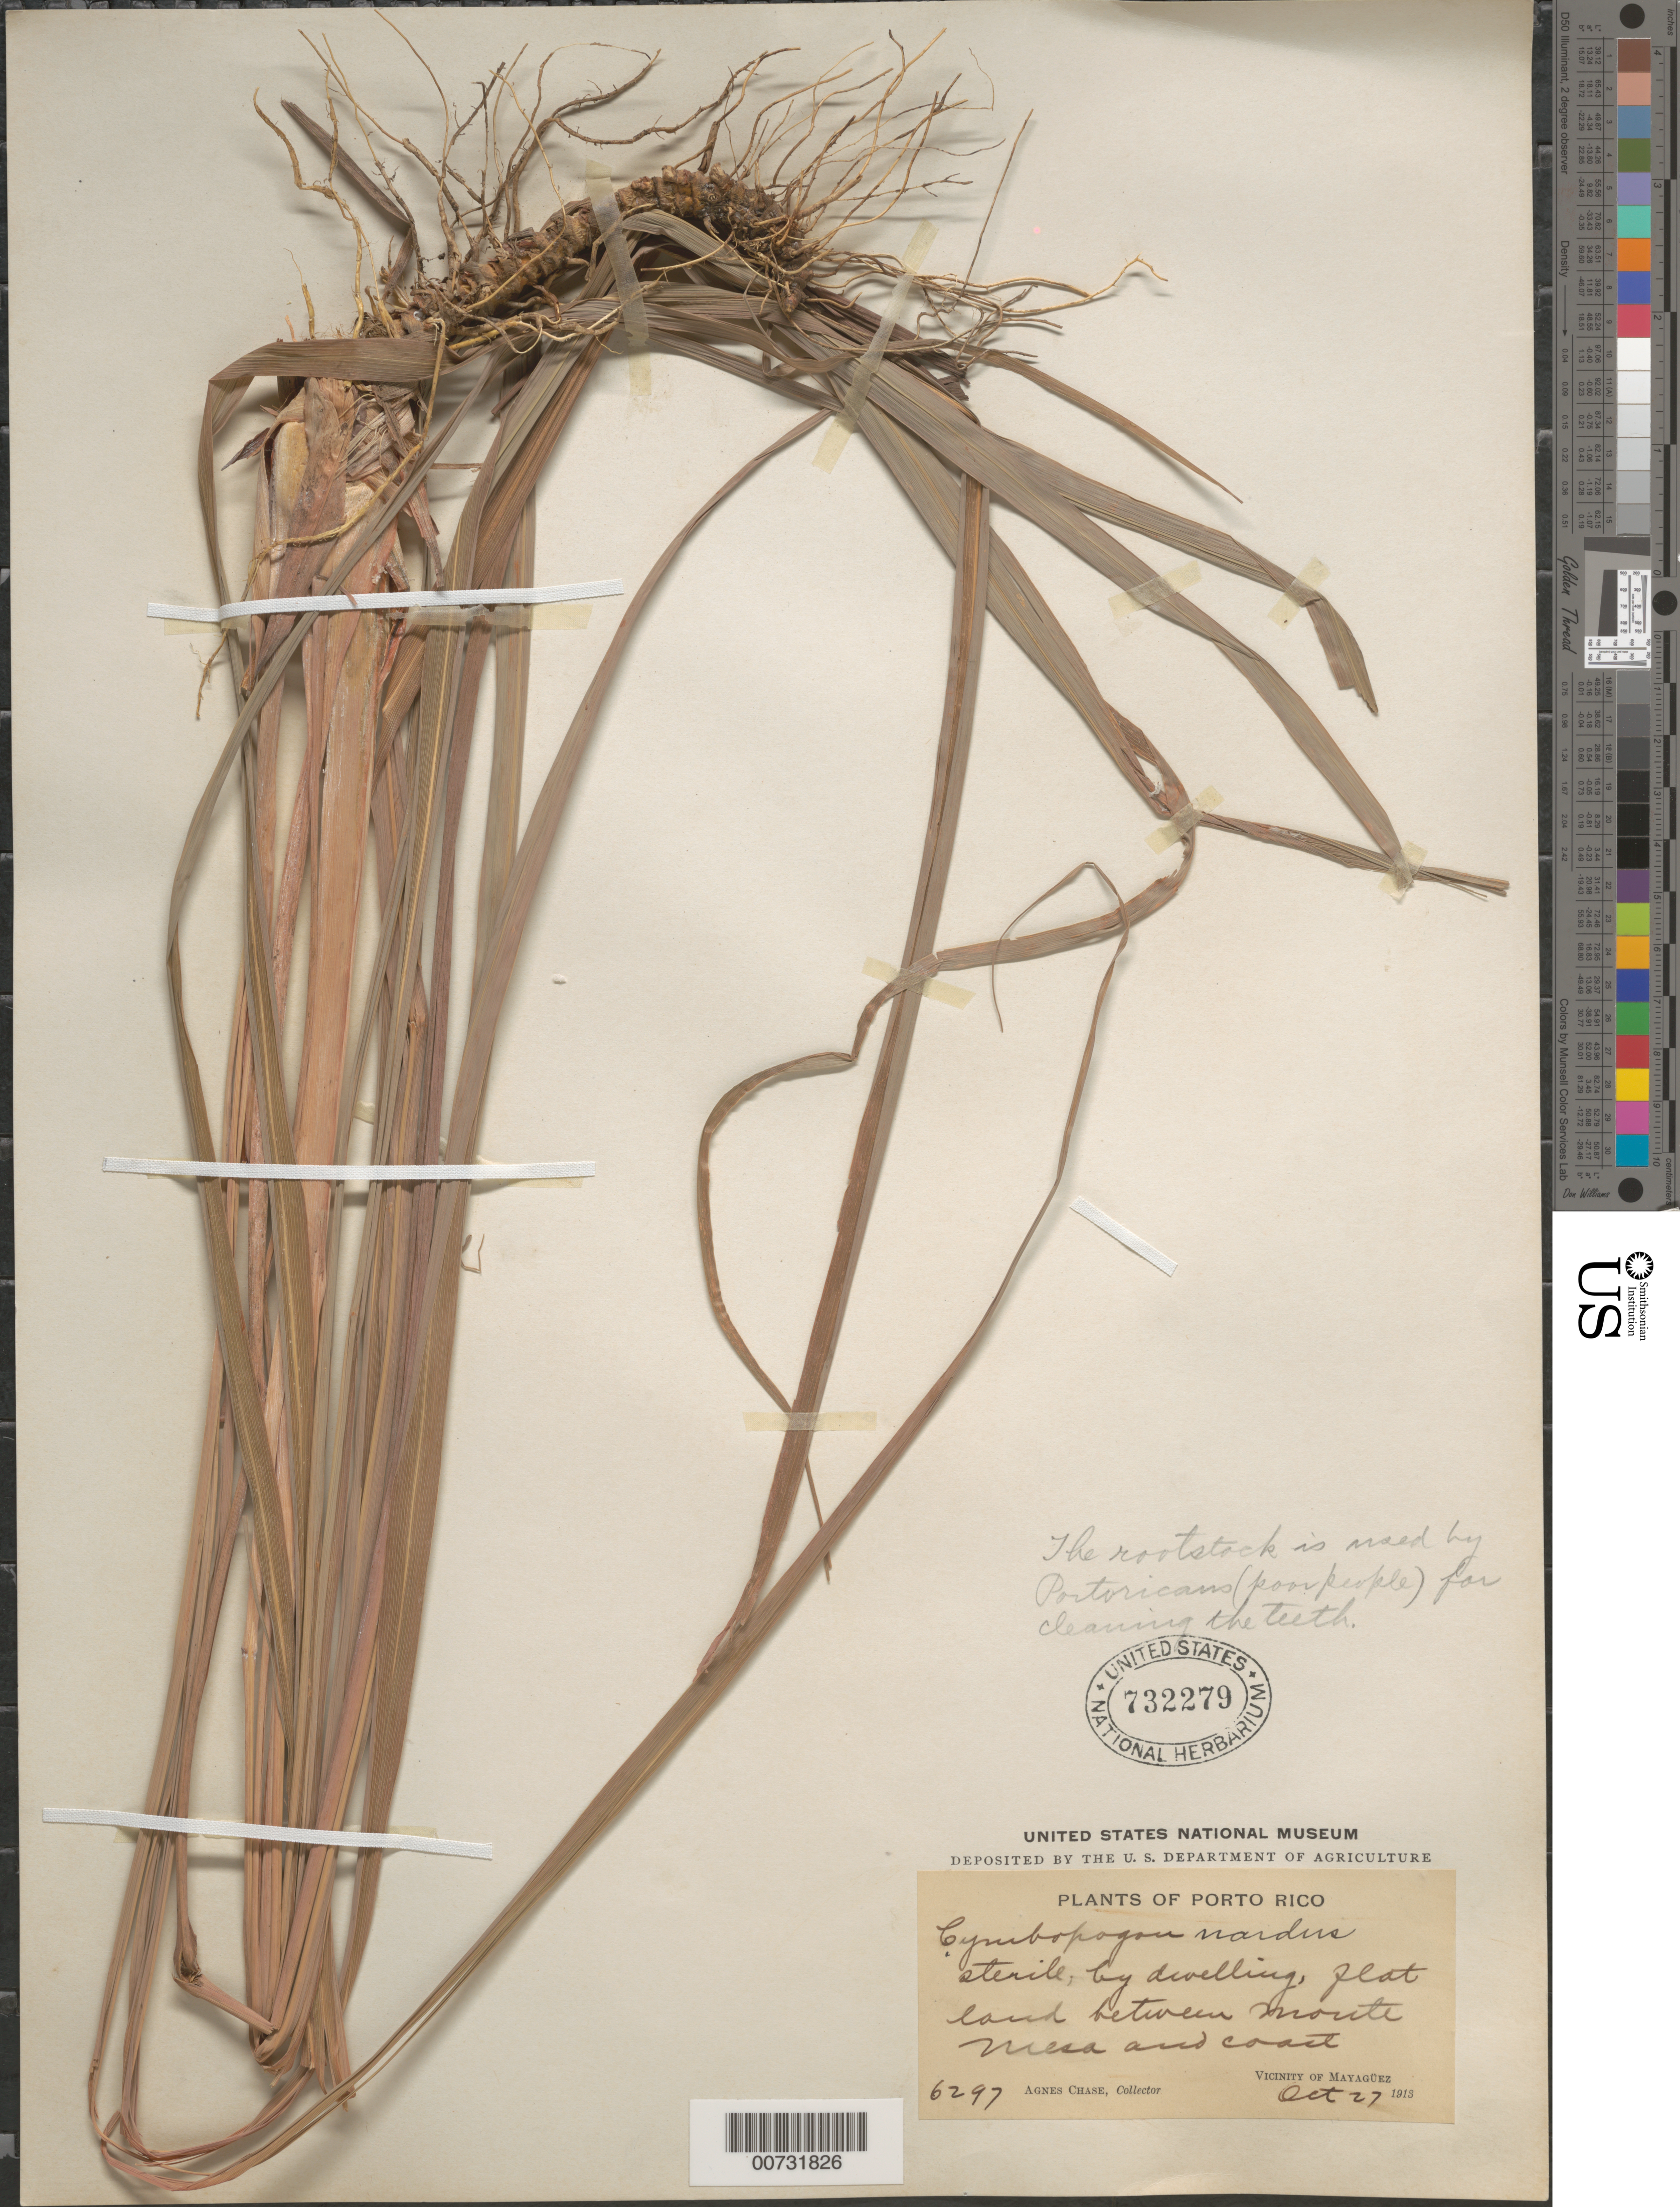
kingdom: Plantae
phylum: Tracheophyta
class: Liliopsida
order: Poales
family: Poaceae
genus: Cymbopogon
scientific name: Cymbopogon nardus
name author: (L.) Rendle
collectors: A. Chase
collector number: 6297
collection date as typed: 27 Oct 1913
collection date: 1913-10-27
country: Puerto Rico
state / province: Mayagüez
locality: Monte Mesa and Coast, btw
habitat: Flat land, by dwelling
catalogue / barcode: US 732279